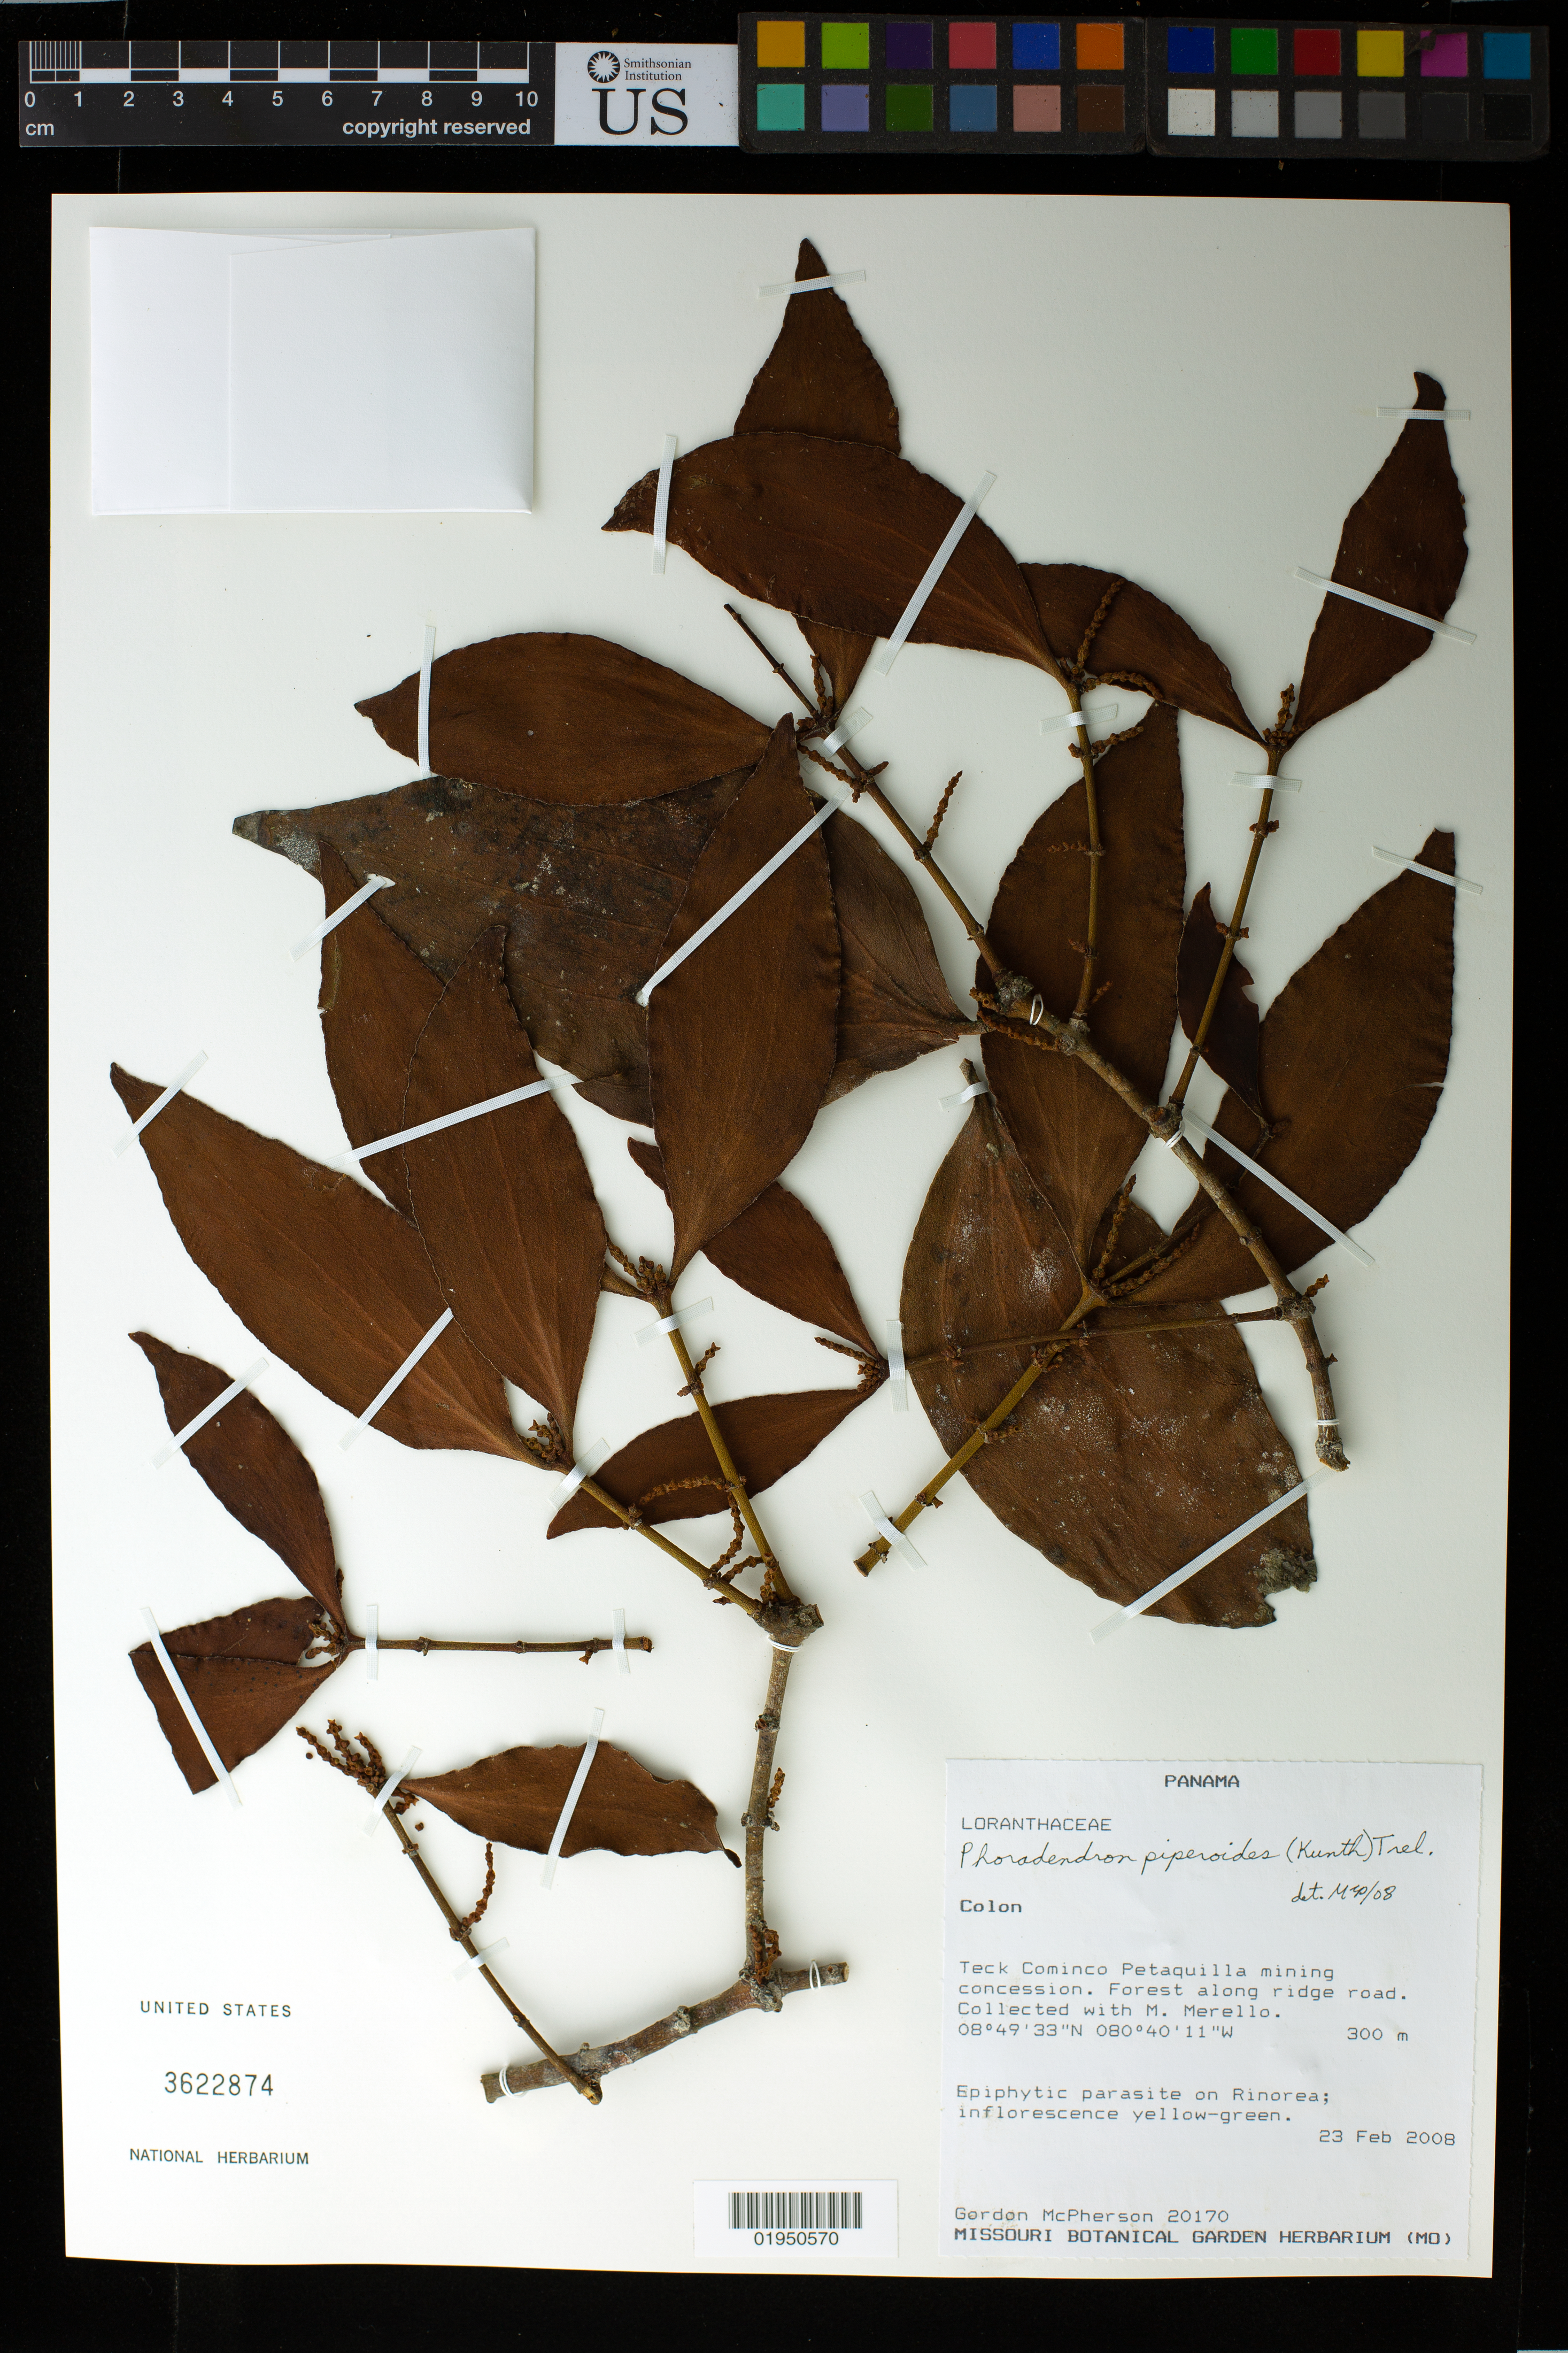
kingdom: Plantae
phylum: Tracheophyta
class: Magnoliopsida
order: Santalales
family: Viscaceae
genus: Phoradendron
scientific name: Phoradendron piperoides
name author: (Kunth) Trel.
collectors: G. D. McPherson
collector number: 20170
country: Panama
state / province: Colón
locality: Teck Cominco Petaquilla mining concession.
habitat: forest along ridge road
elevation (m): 300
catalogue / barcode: US 3622874